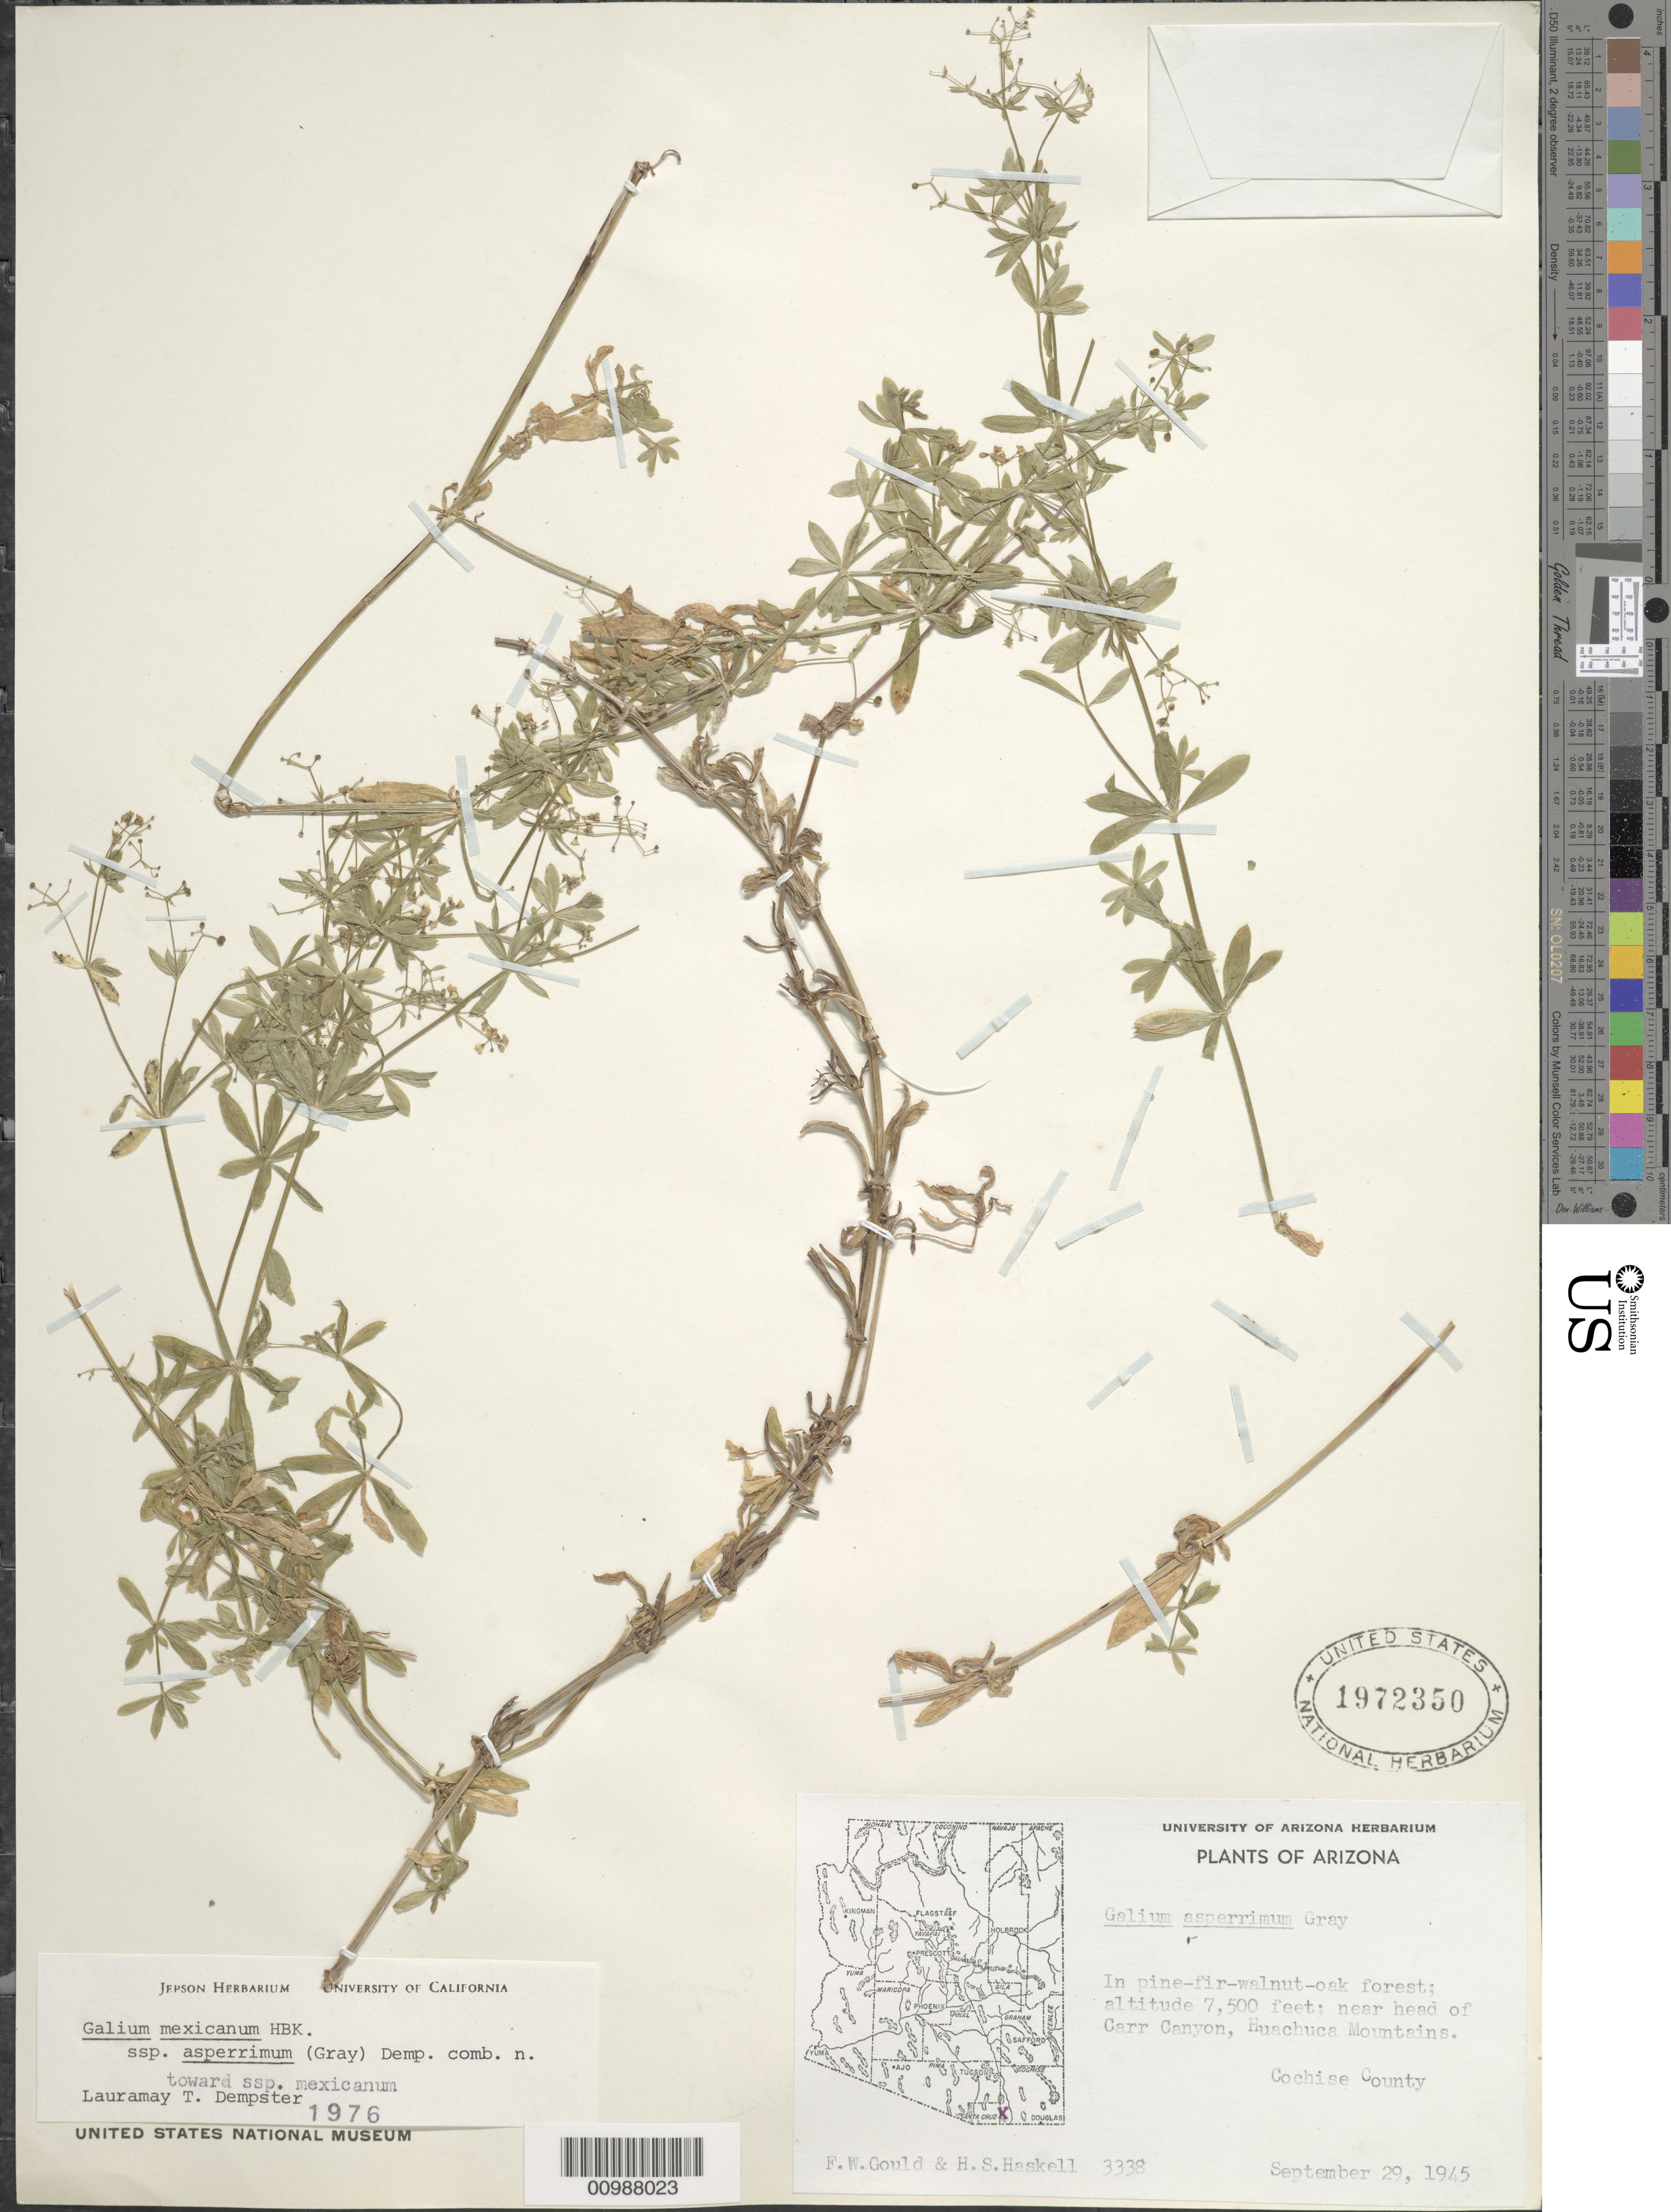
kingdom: Plantae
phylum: Tracheophyta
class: Magnoliopsida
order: Gentianales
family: Rubiaceae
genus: Galium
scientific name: Galium mexicanum subsp. asperrimum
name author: (A. Gray) Dempster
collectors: F. W. Gould & G. Hasen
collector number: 3338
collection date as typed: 29 Sep 1945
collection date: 1945-09-29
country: United States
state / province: Arizona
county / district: Cochise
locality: In pine-fir-walnut-oak forest; near head of Carr Canyon, Huachuca Mountains.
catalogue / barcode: US 1972350